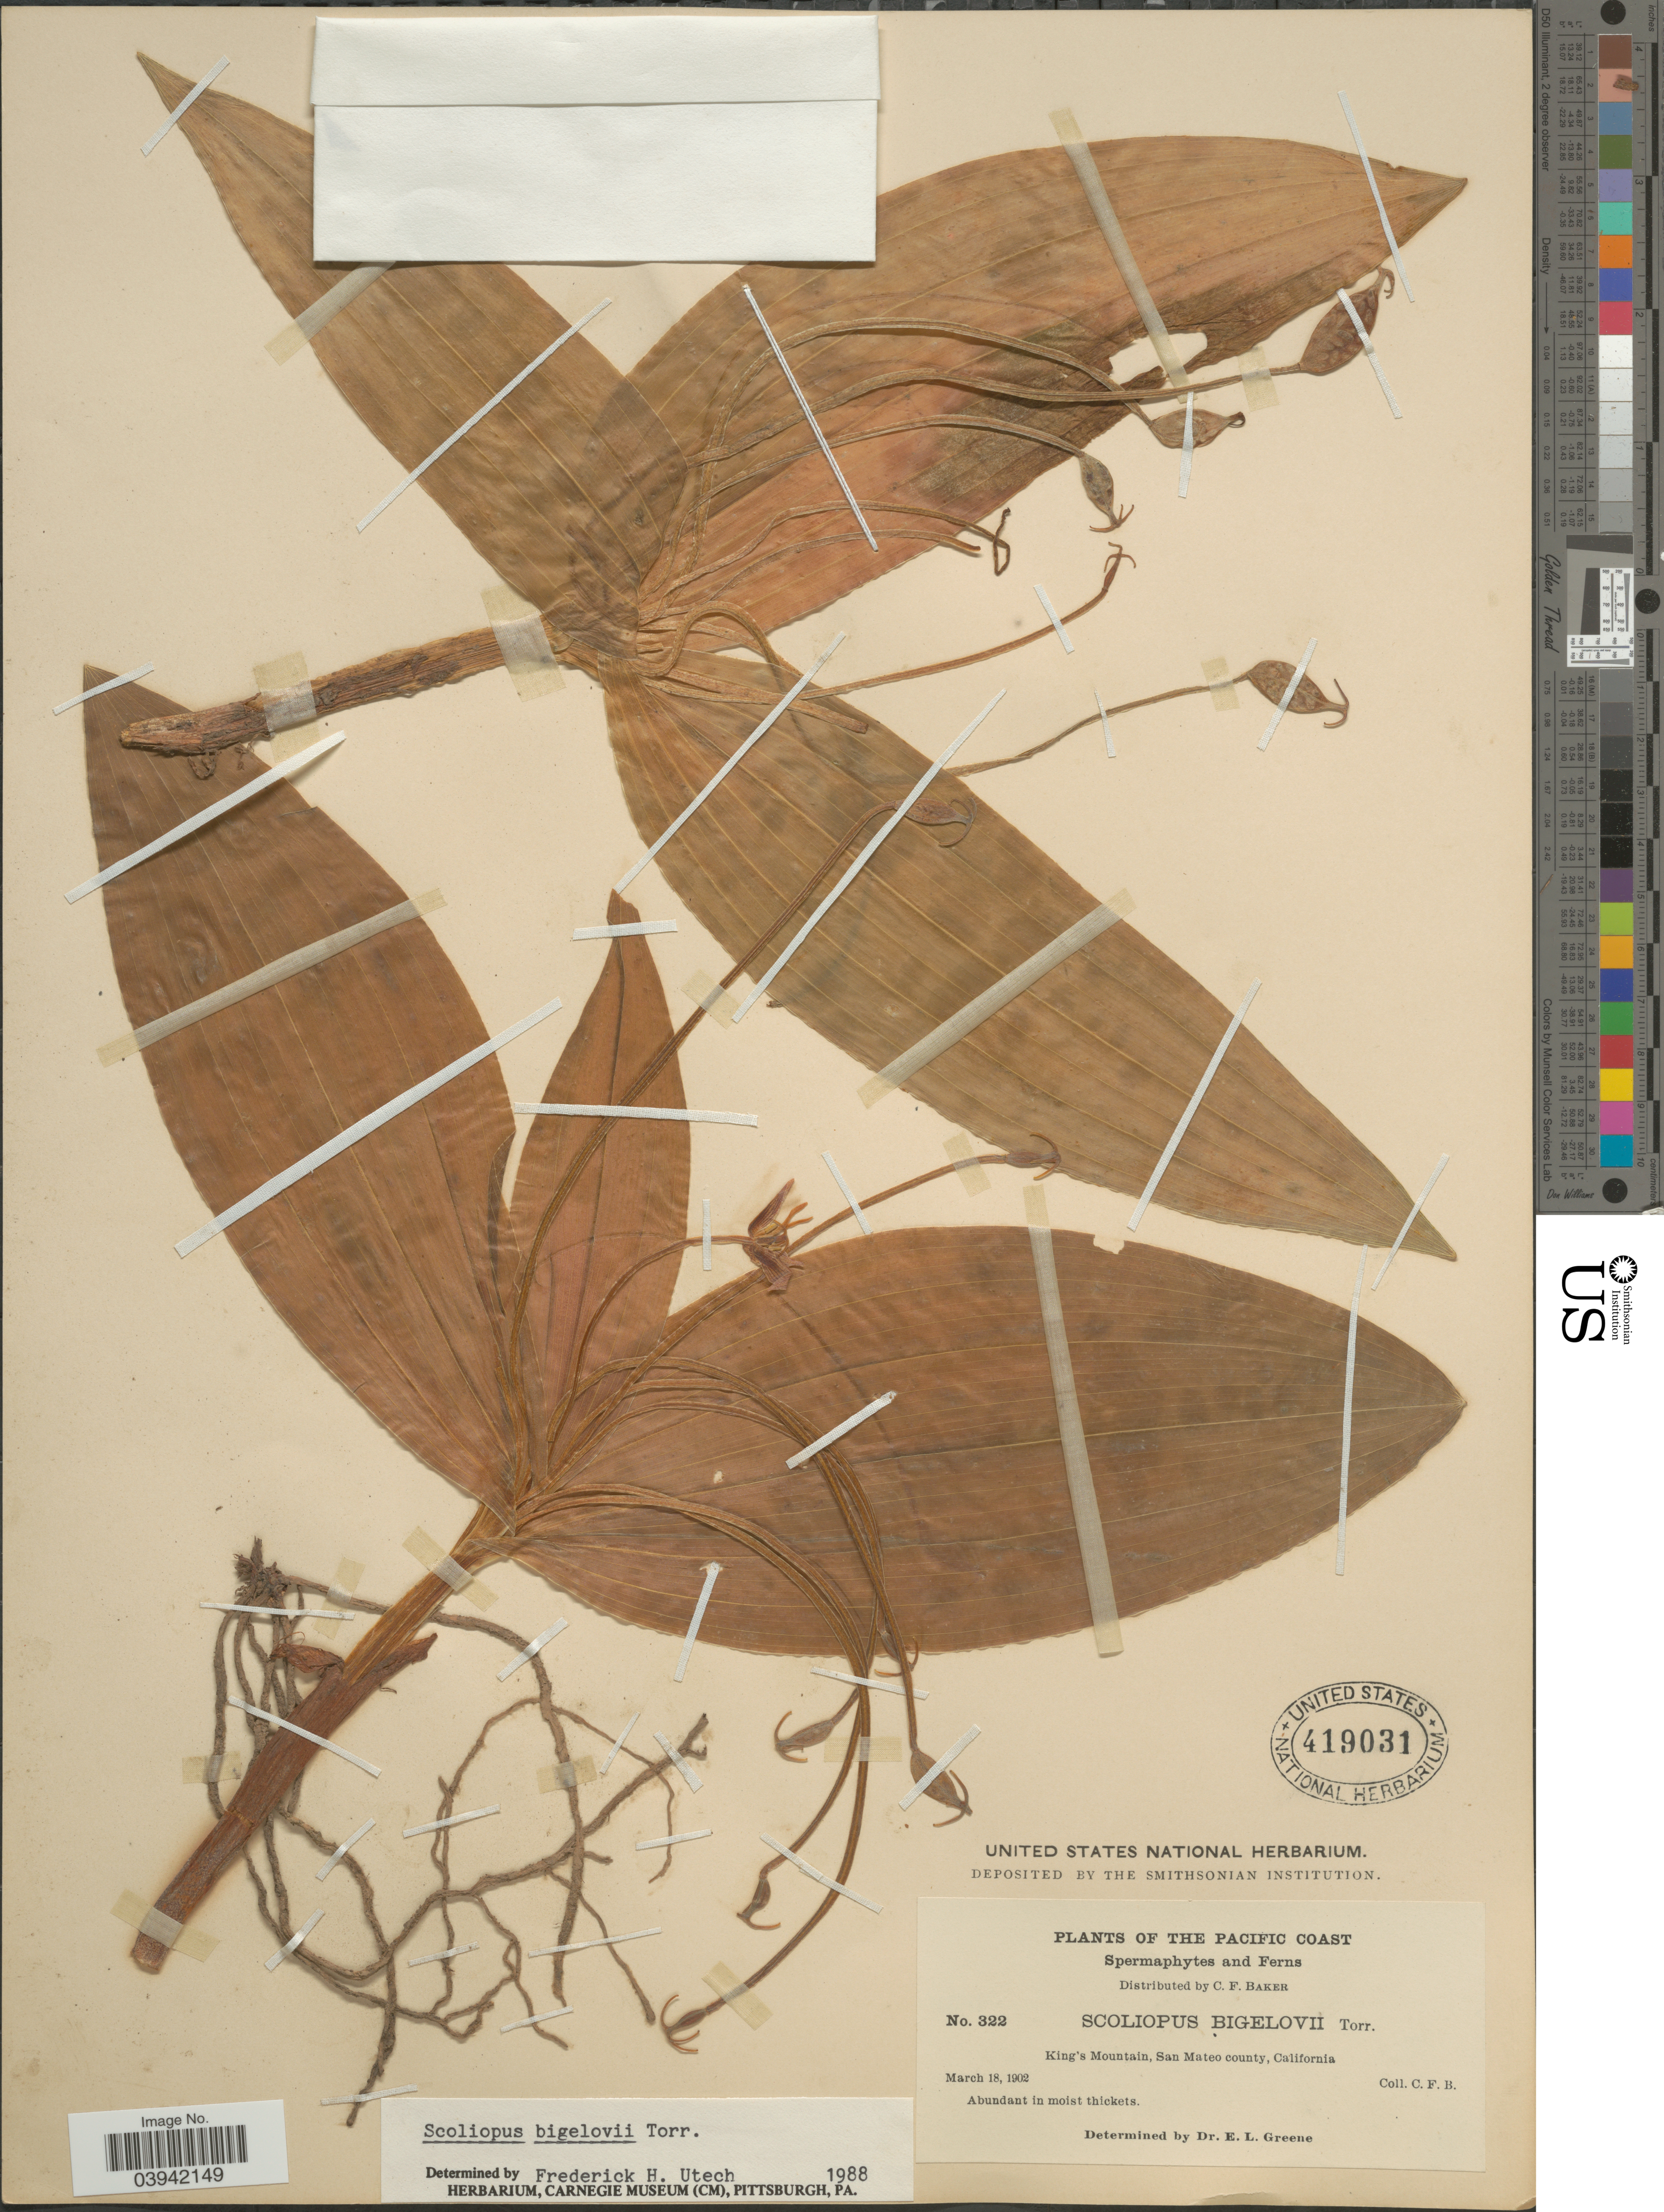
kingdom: Plantae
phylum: Tracheophyta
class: Liliopsida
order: Liliales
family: Liliaceae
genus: Scoliopus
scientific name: Scoliopus bigelovii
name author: Torr.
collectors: C. F. Baker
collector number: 322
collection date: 1902-03-18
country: United States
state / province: California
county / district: San Mateo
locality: The Pacific Coast. King's Mountain, San Mateo county.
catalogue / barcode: US 419031